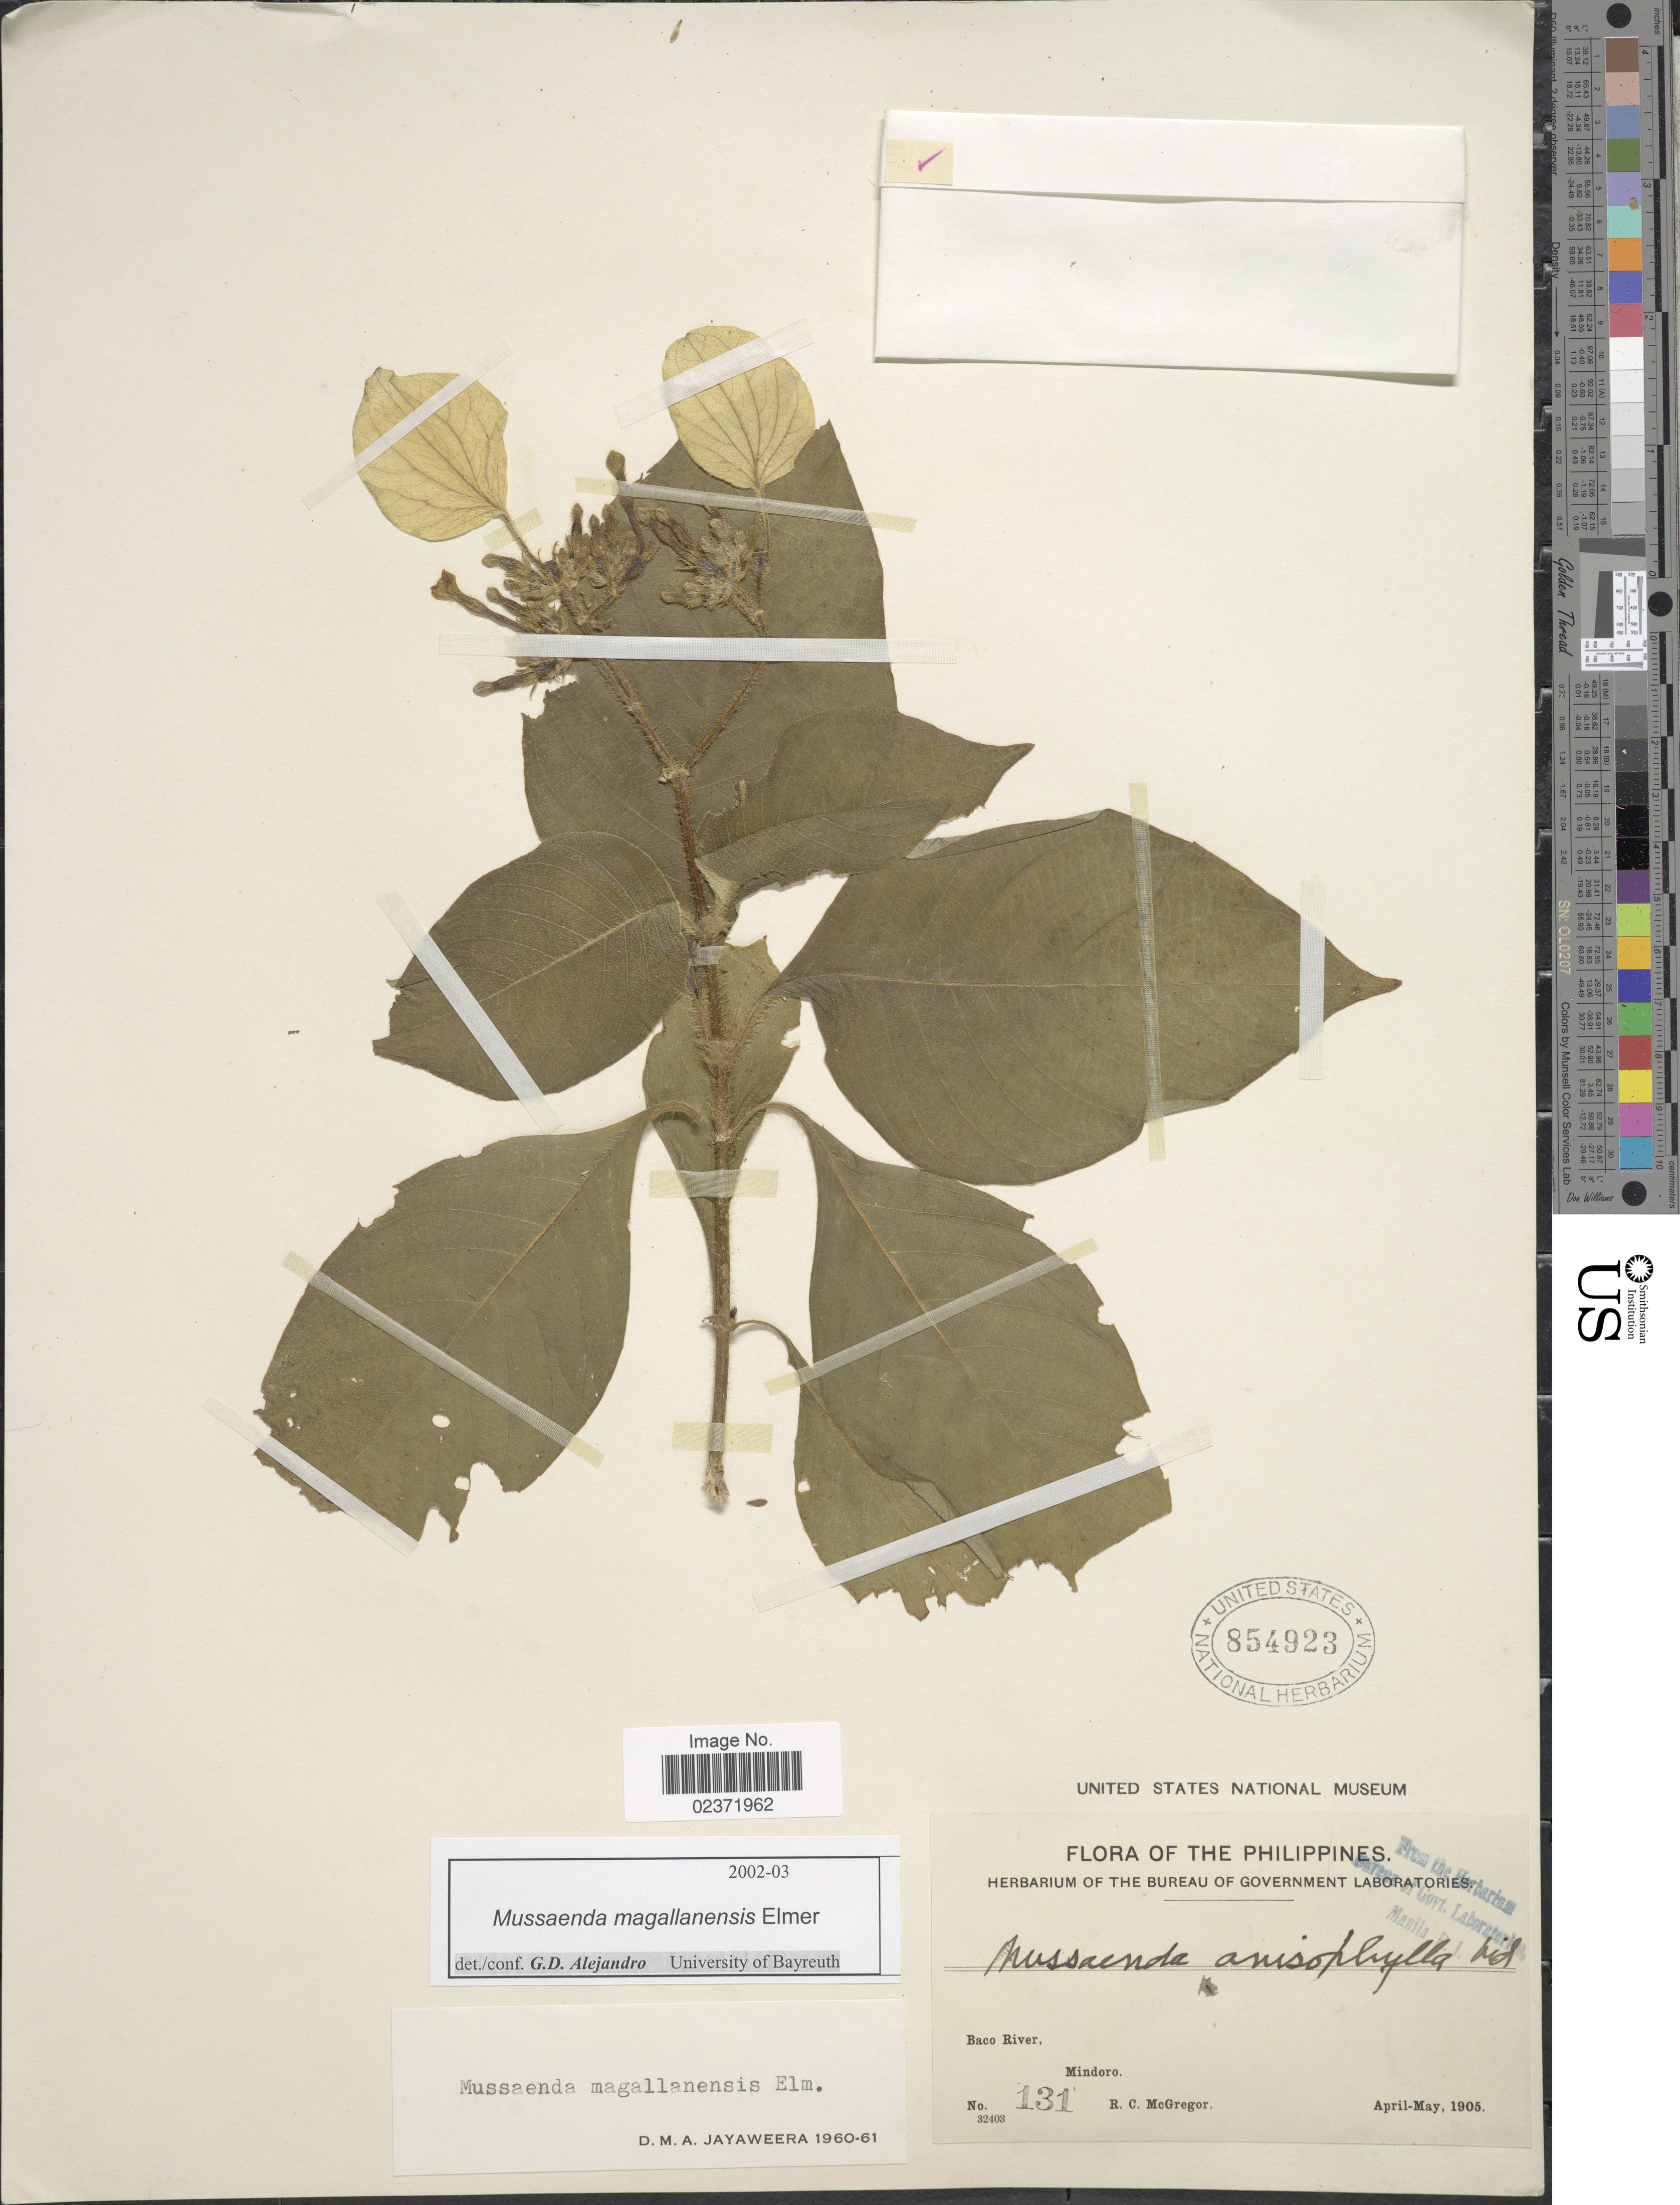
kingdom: Plantae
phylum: Tracheophyta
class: Magnoliopsida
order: Gentianales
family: Rubiaceae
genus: Mussaenda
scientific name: Mussaenda magallanensis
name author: Elmer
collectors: R. C. McGregor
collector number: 131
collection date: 1905-04/1905-05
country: Philippines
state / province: Mimaropa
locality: Baco River, Mindoro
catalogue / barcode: US 854923